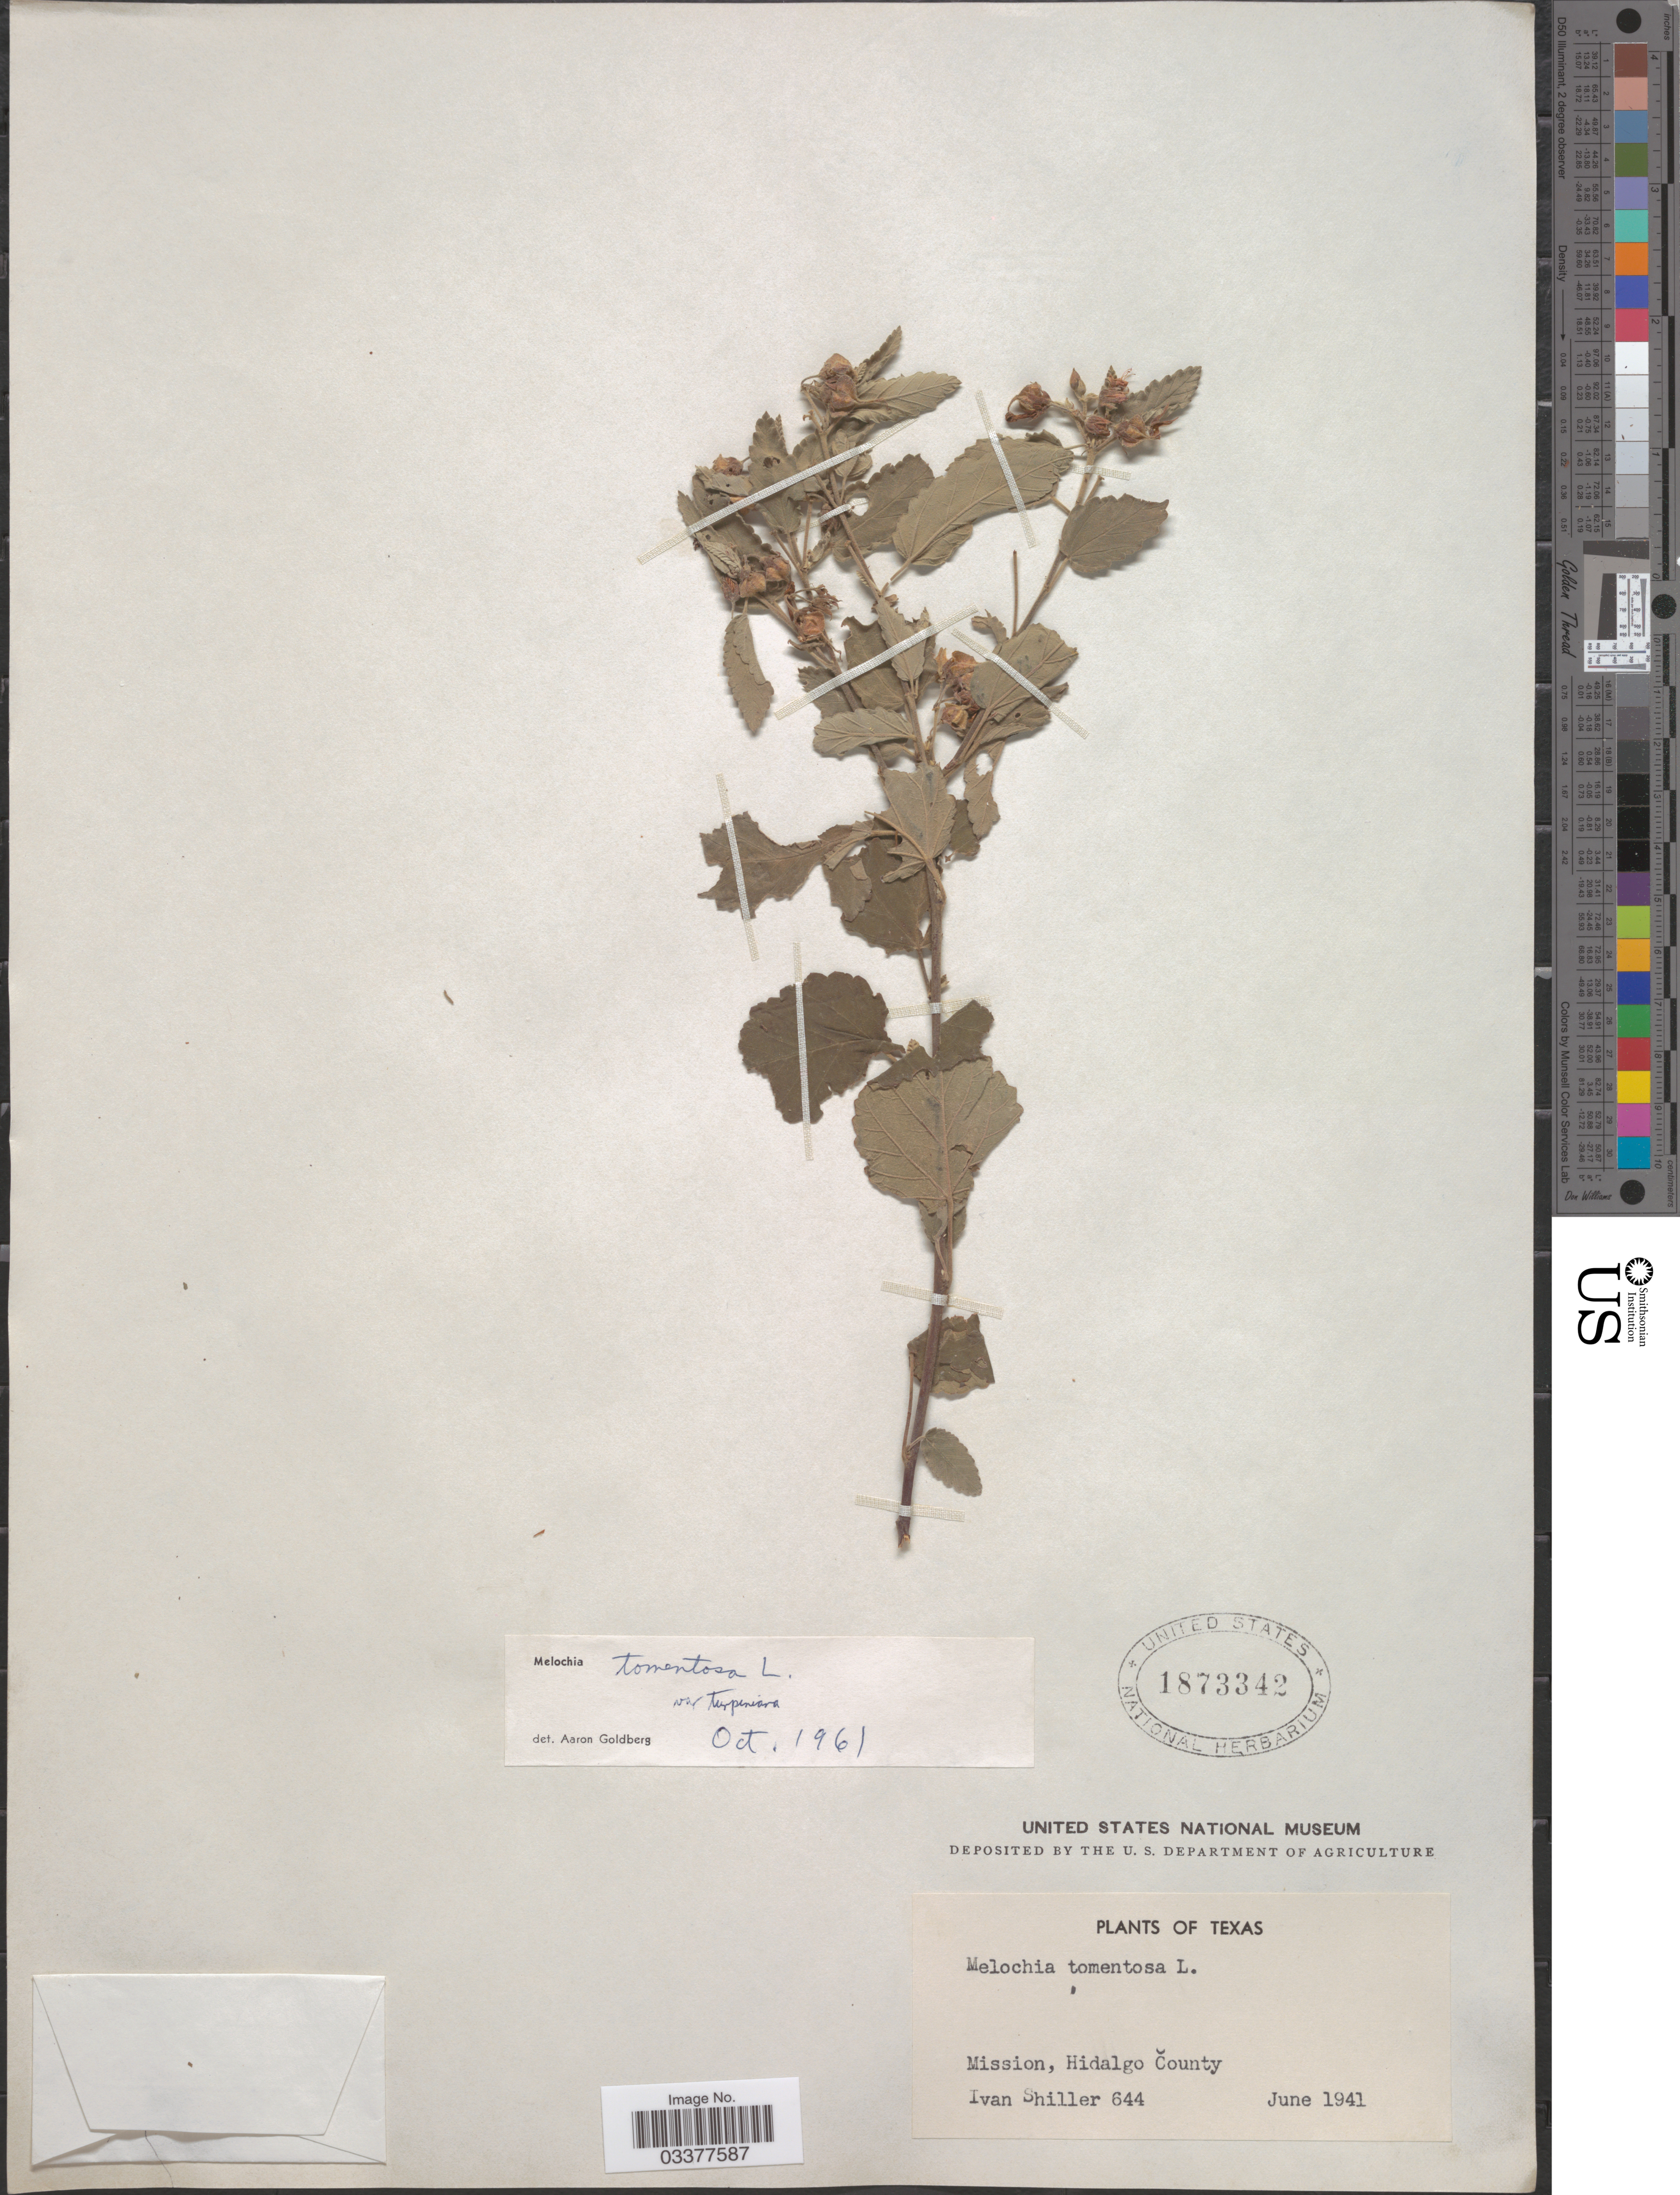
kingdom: Plantae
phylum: Tracheophyta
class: Magnoliopsida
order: Malvales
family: Malvaceae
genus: Melochia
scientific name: Melochia tomentosa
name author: L.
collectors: I. Shiller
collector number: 644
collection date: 1941-06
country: United States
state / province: Texas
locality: Mission, Hidalgo County.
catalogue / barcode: US 1873342